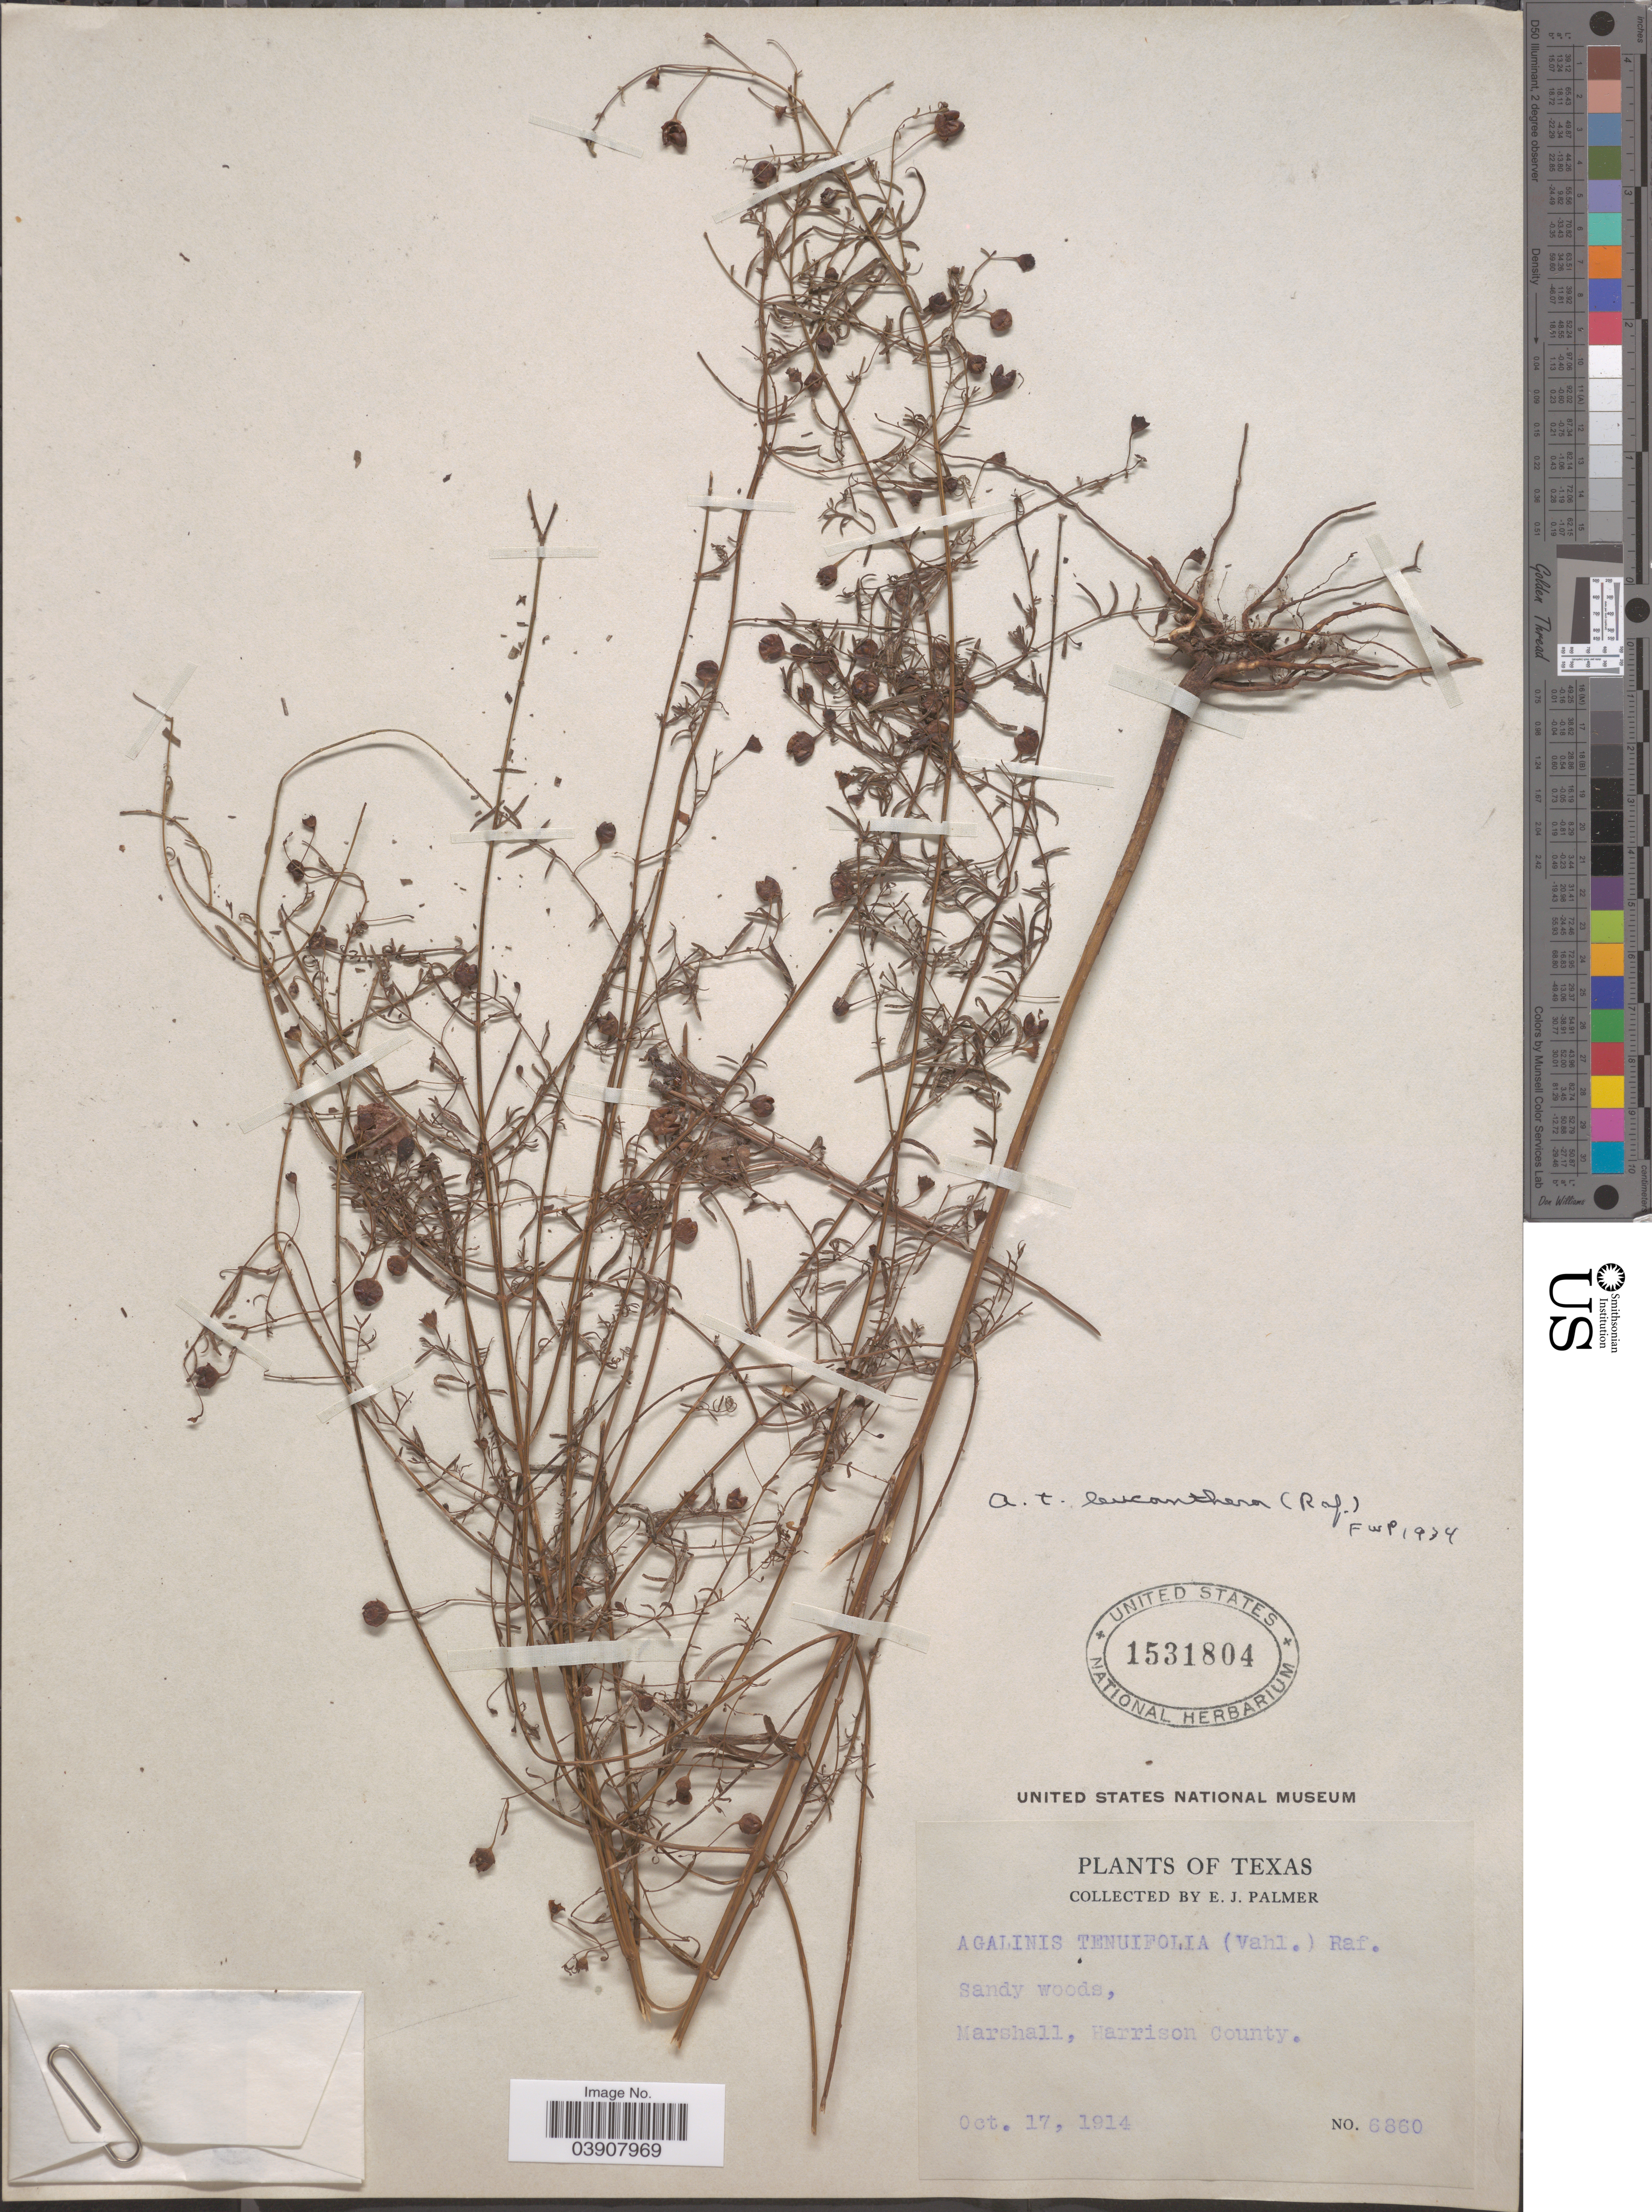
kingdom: Plantae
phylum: Tracheophyta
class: Magnoliopsida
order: Lamiales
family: Orobanchaceae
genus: Agalinis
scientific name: Agalinis tenuifolia var. leucanthera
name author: (Raf.) Pennell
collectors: E. J. Palmer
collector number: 6860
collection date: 1914-10-17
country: United States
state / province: Texas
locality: Marshall, Harrison County.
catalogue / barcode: US 1531804